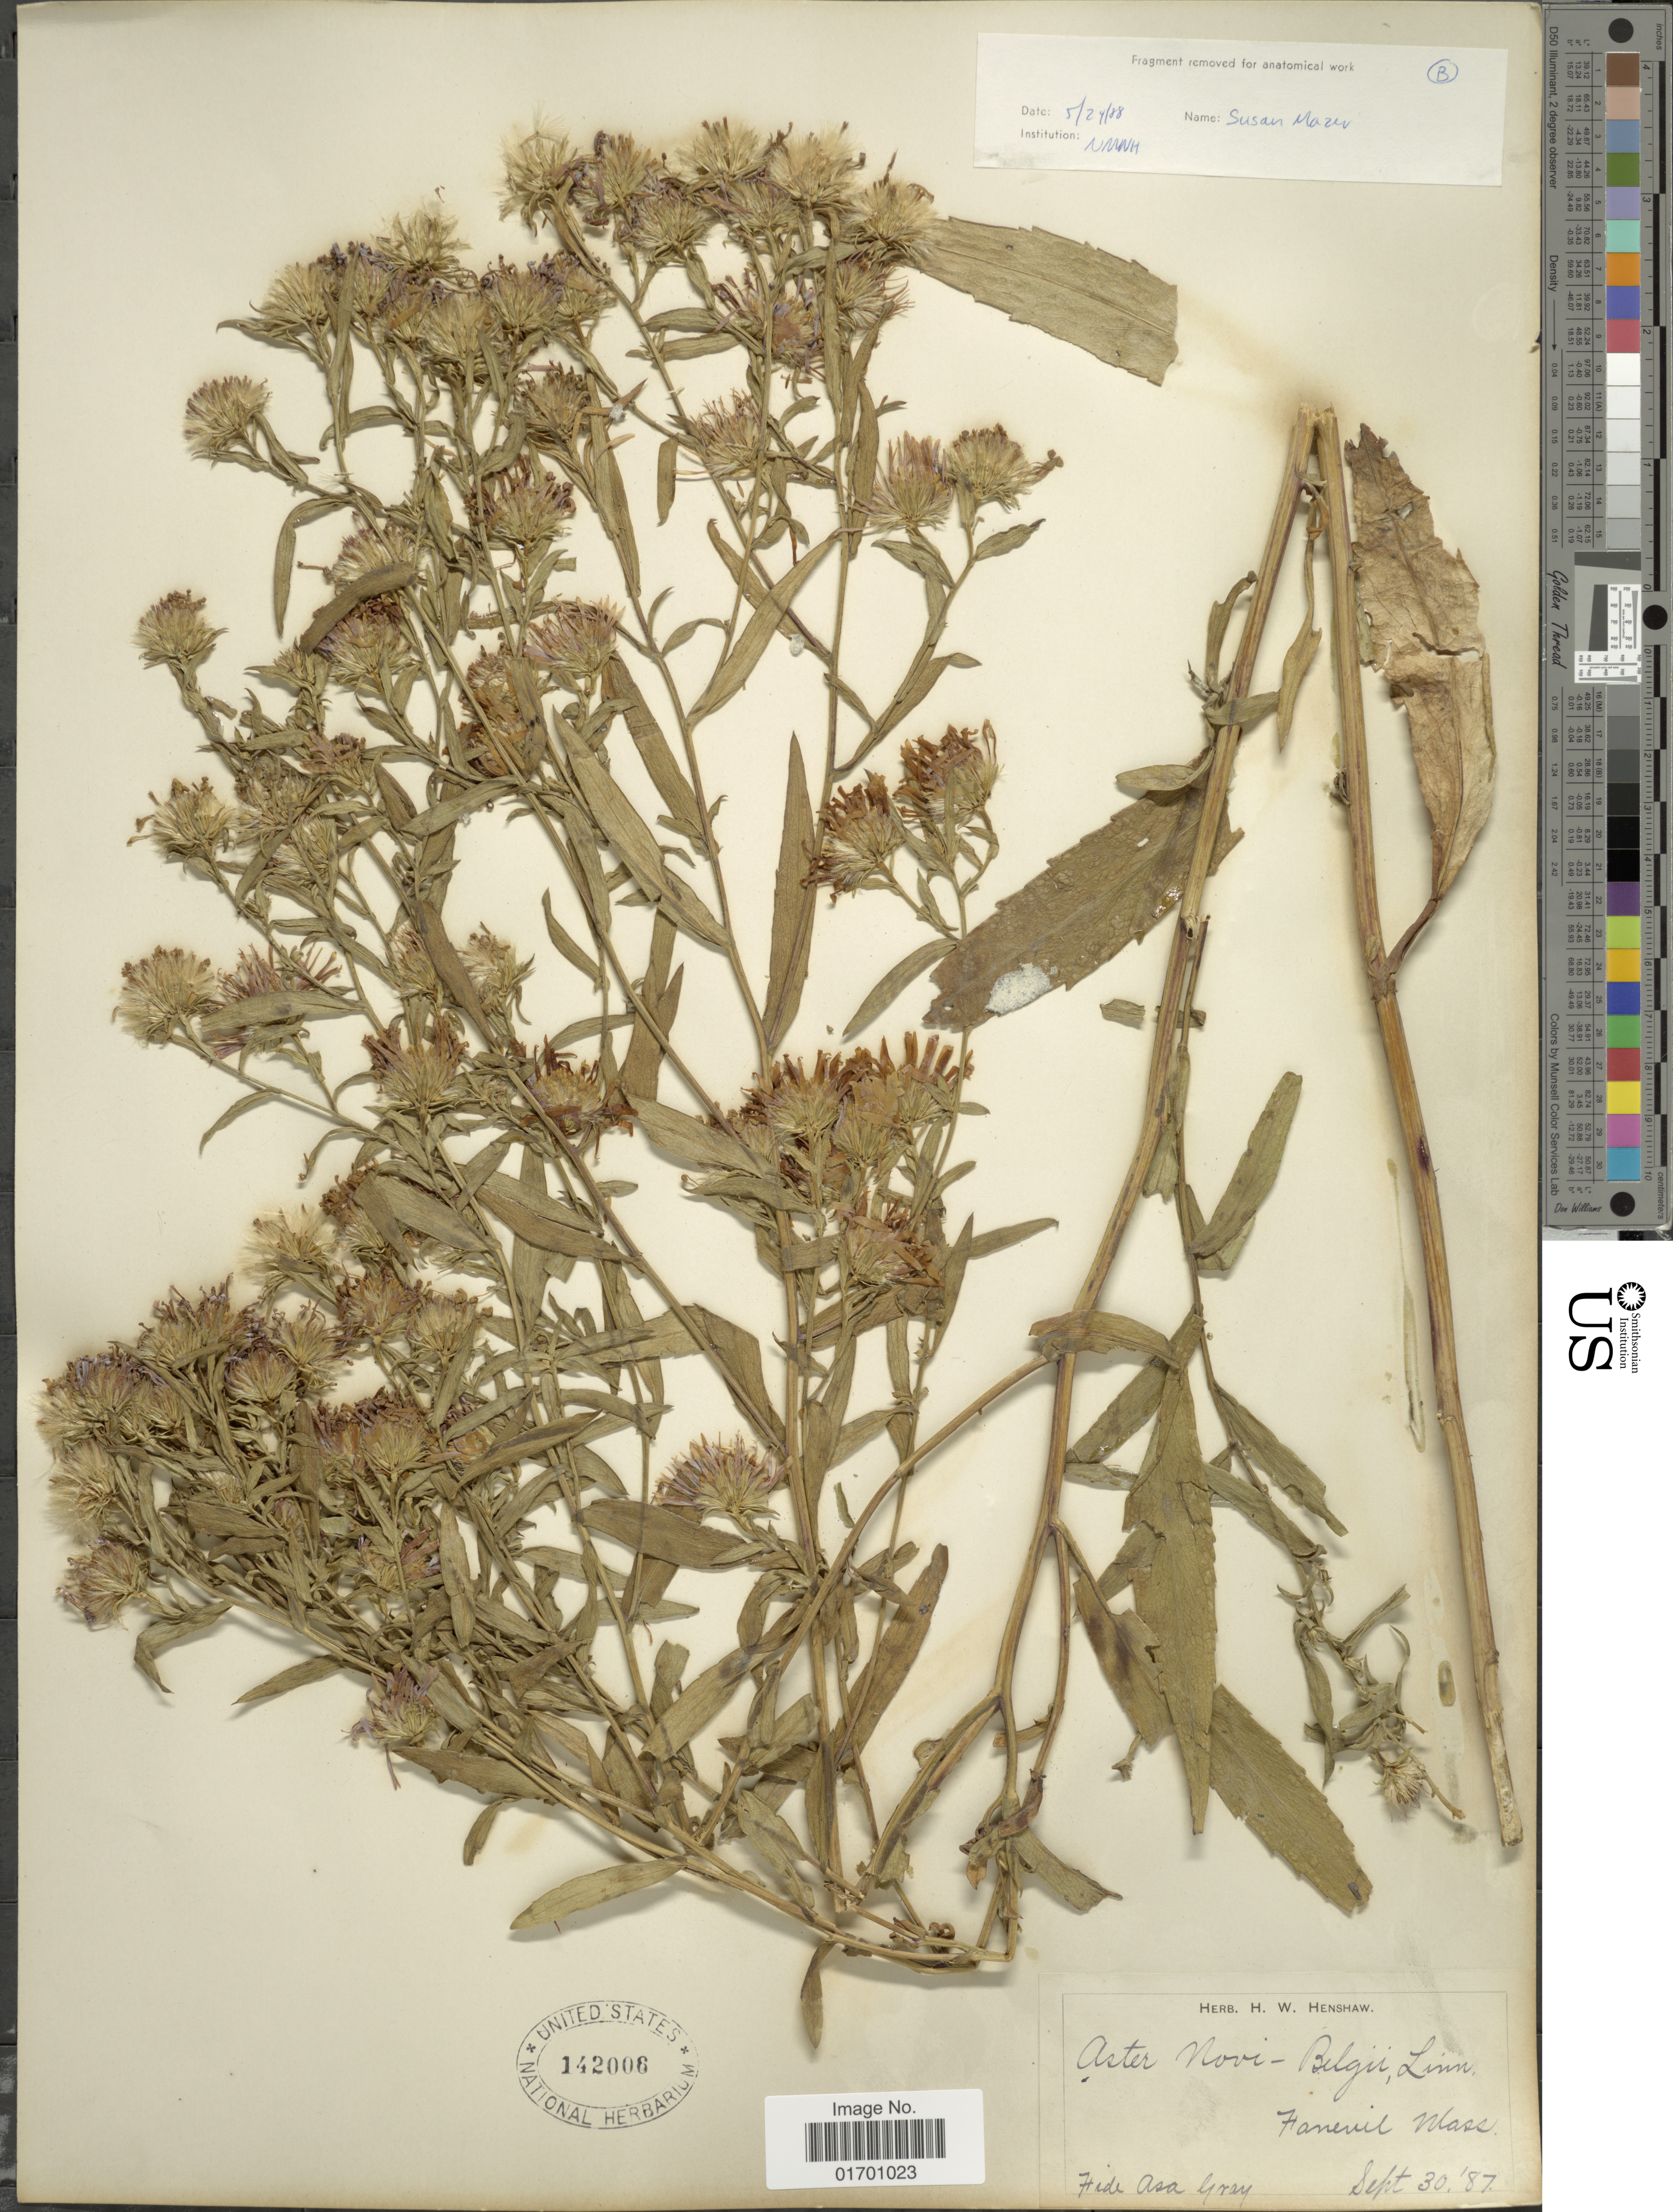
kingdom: Plantae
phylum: Tracheophyta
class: Magnoliopsida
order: Asterales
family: Asteraceae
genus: Symphyotrichum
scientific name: Symphyotrichum novi-belgii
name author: (L.) G.L. Nesom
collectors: A. Gray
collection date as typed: Transcribed d/m/y: 30/9/87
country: United States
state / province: Massachusetts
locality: Fanevil Mass.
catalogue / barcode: US 142006